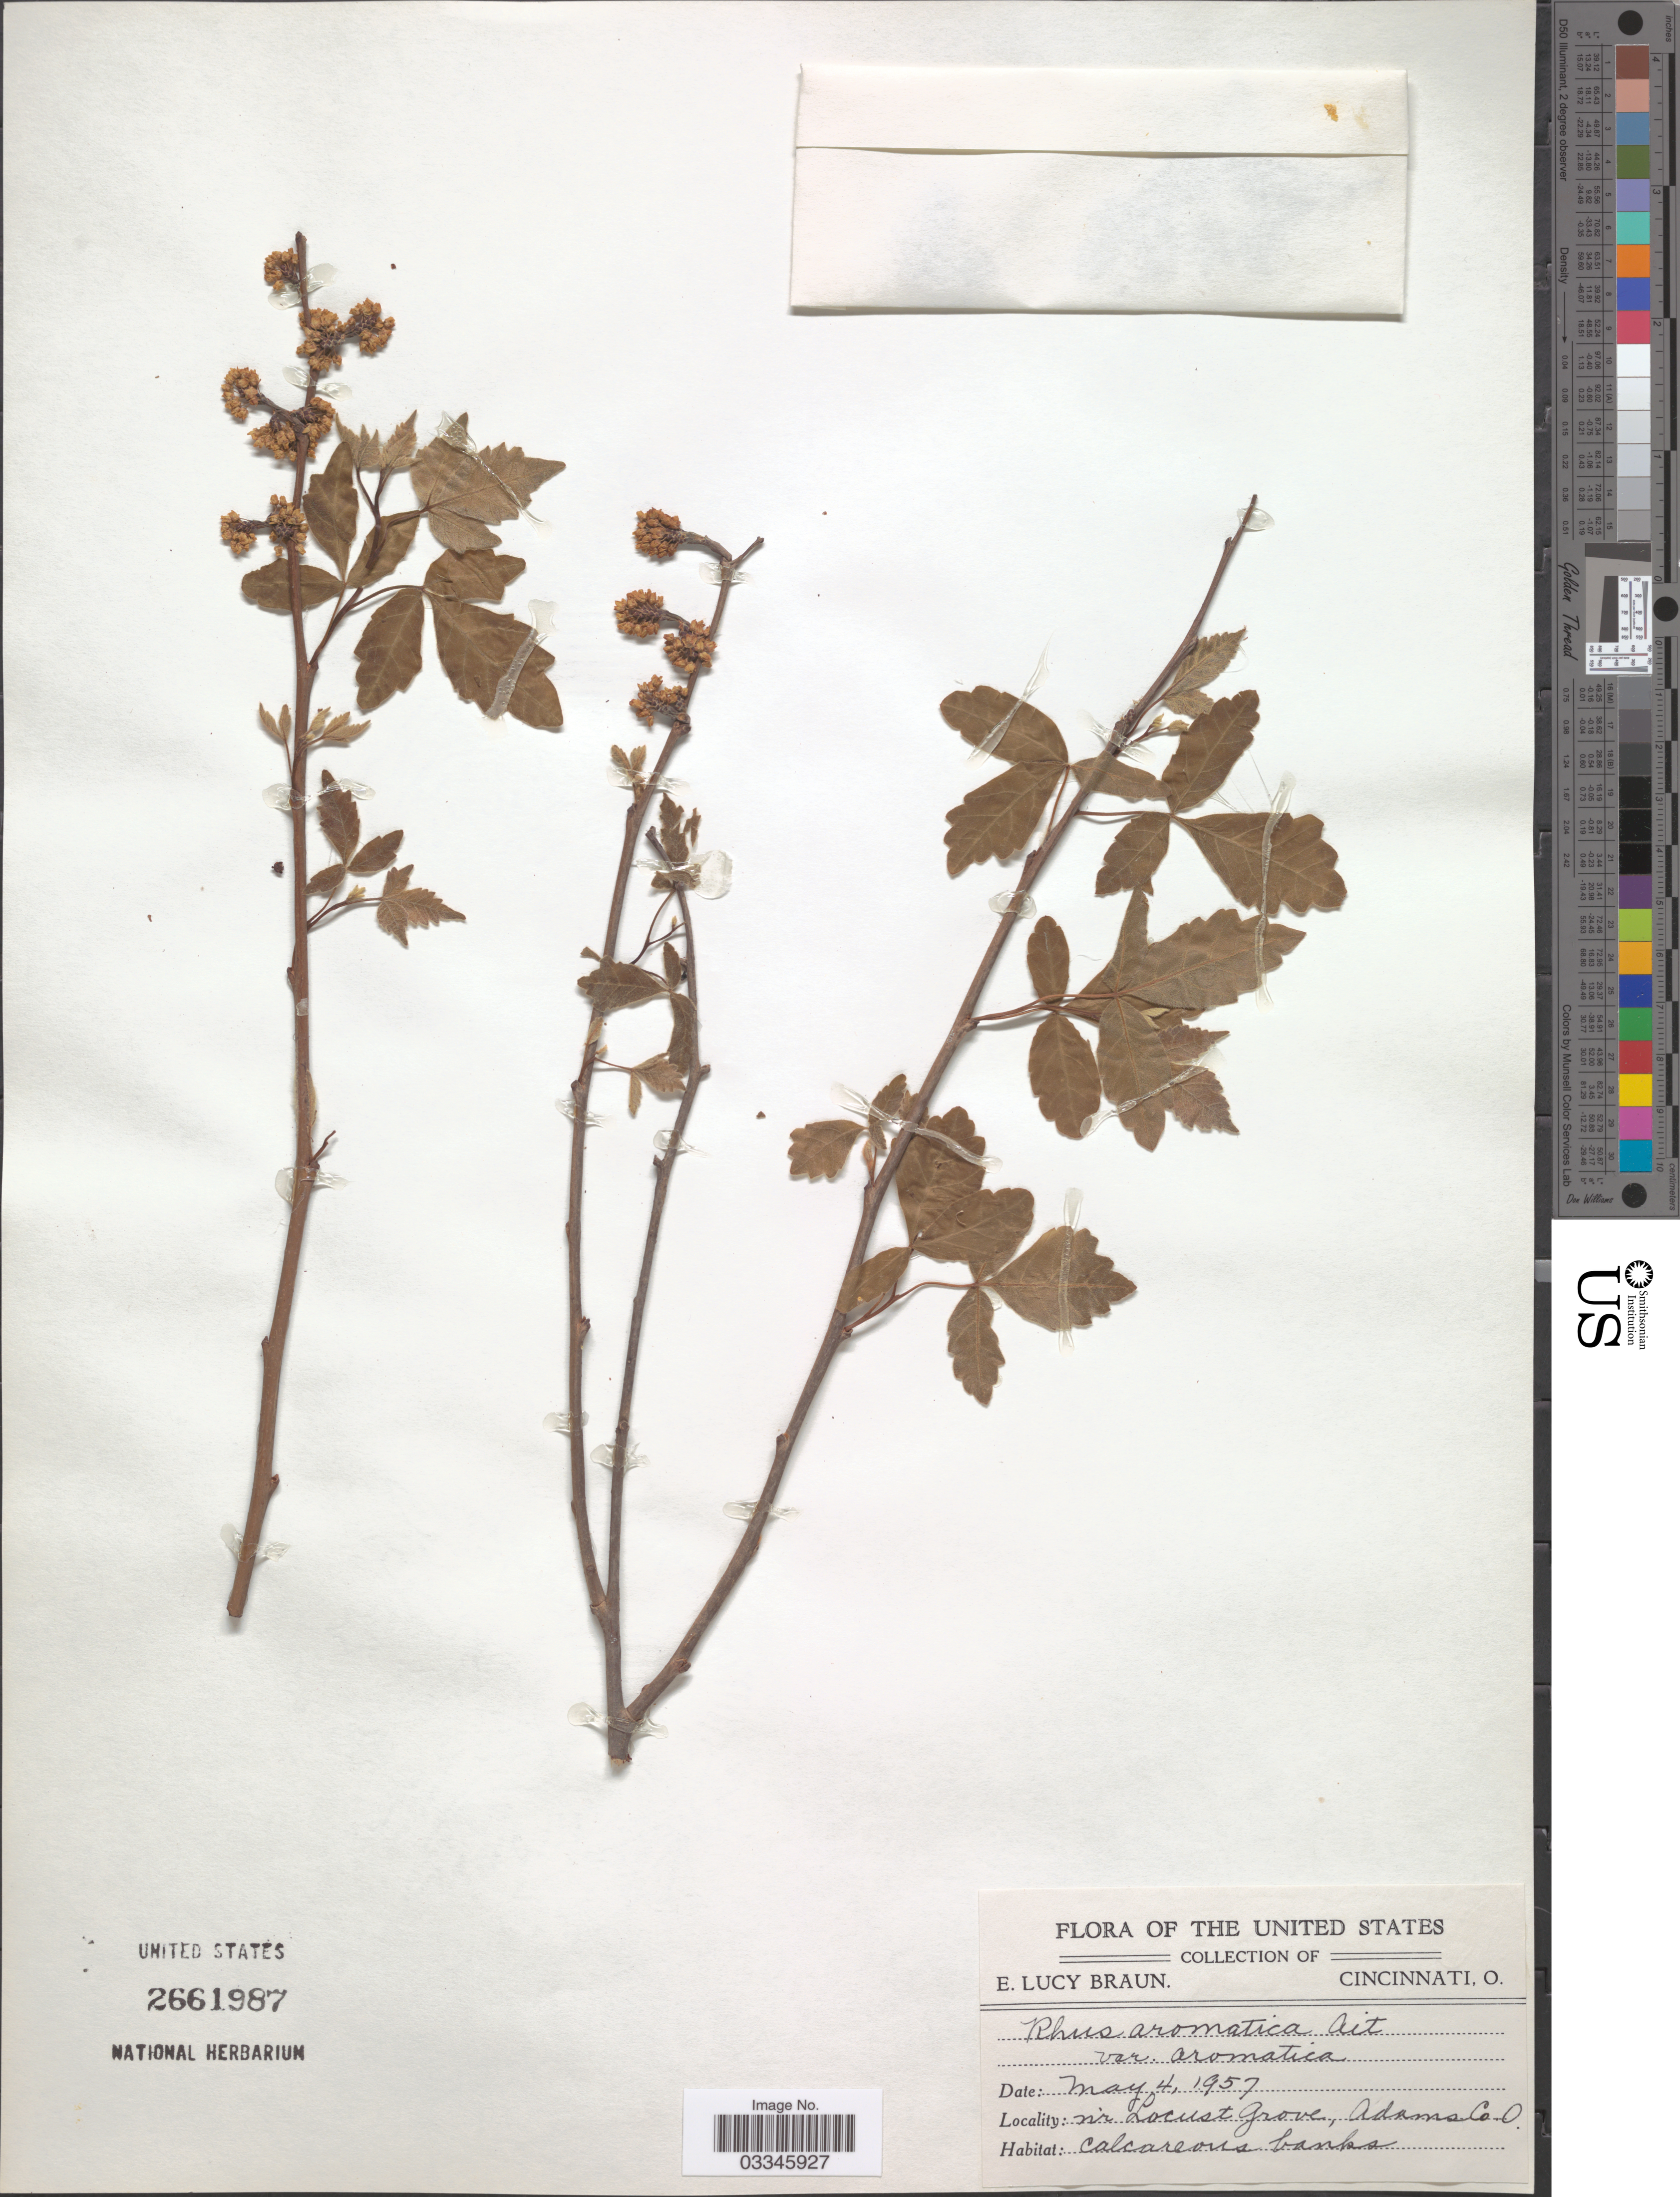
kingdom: Plantae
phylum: Tracheophyta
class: Magnoliopsida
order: Sapindales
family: Anacardiaceae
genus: Rhus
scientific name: Rhus crenata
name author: Thunb.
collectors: E. L. Braun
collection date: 1957-05-04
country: United States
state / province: Ohio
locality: N'r Locust Grove, Adams Co.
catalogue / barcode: US 2661987